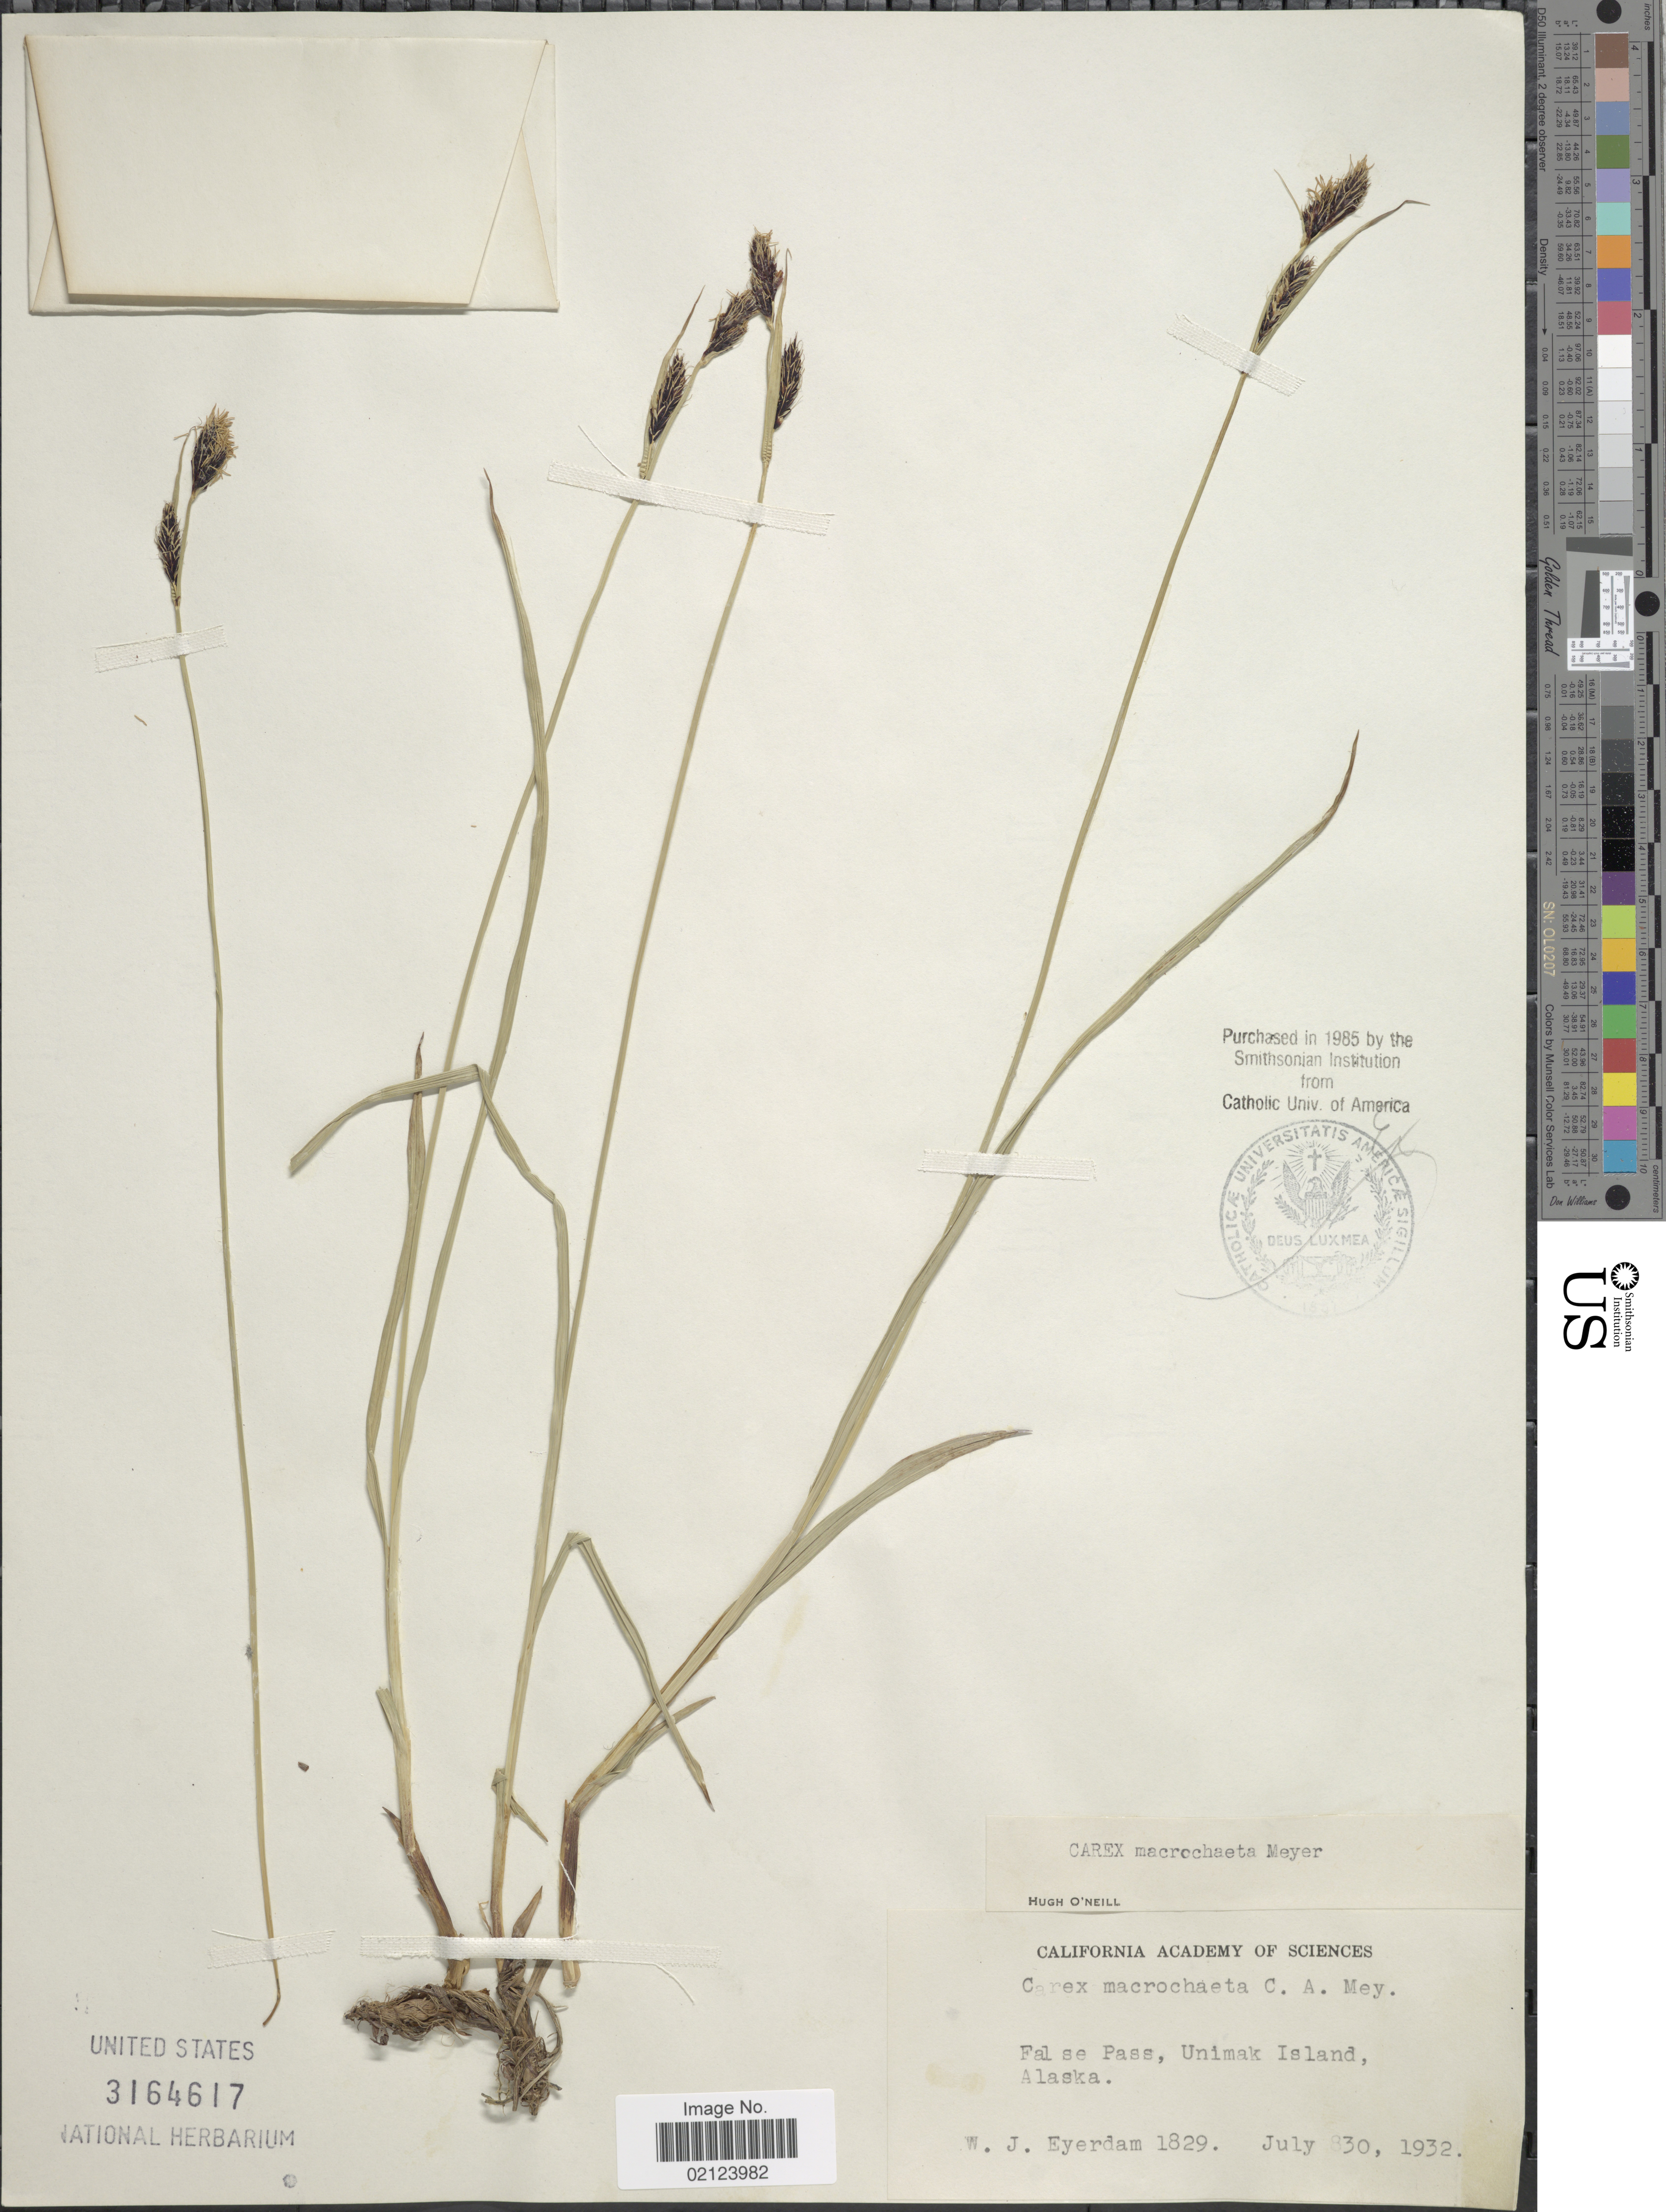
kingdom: Plantae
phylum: Tracheophyta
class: Liliopsida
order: Poales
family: Cyperaceae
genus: Carex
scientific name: Carex macrochaeta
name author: C.A. Mey.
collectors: W. J. Eyerdam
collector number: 1829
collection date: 1932-07-30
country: United States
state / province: Alaska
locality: False Pass, Unimak Island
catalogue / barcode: US 3164617